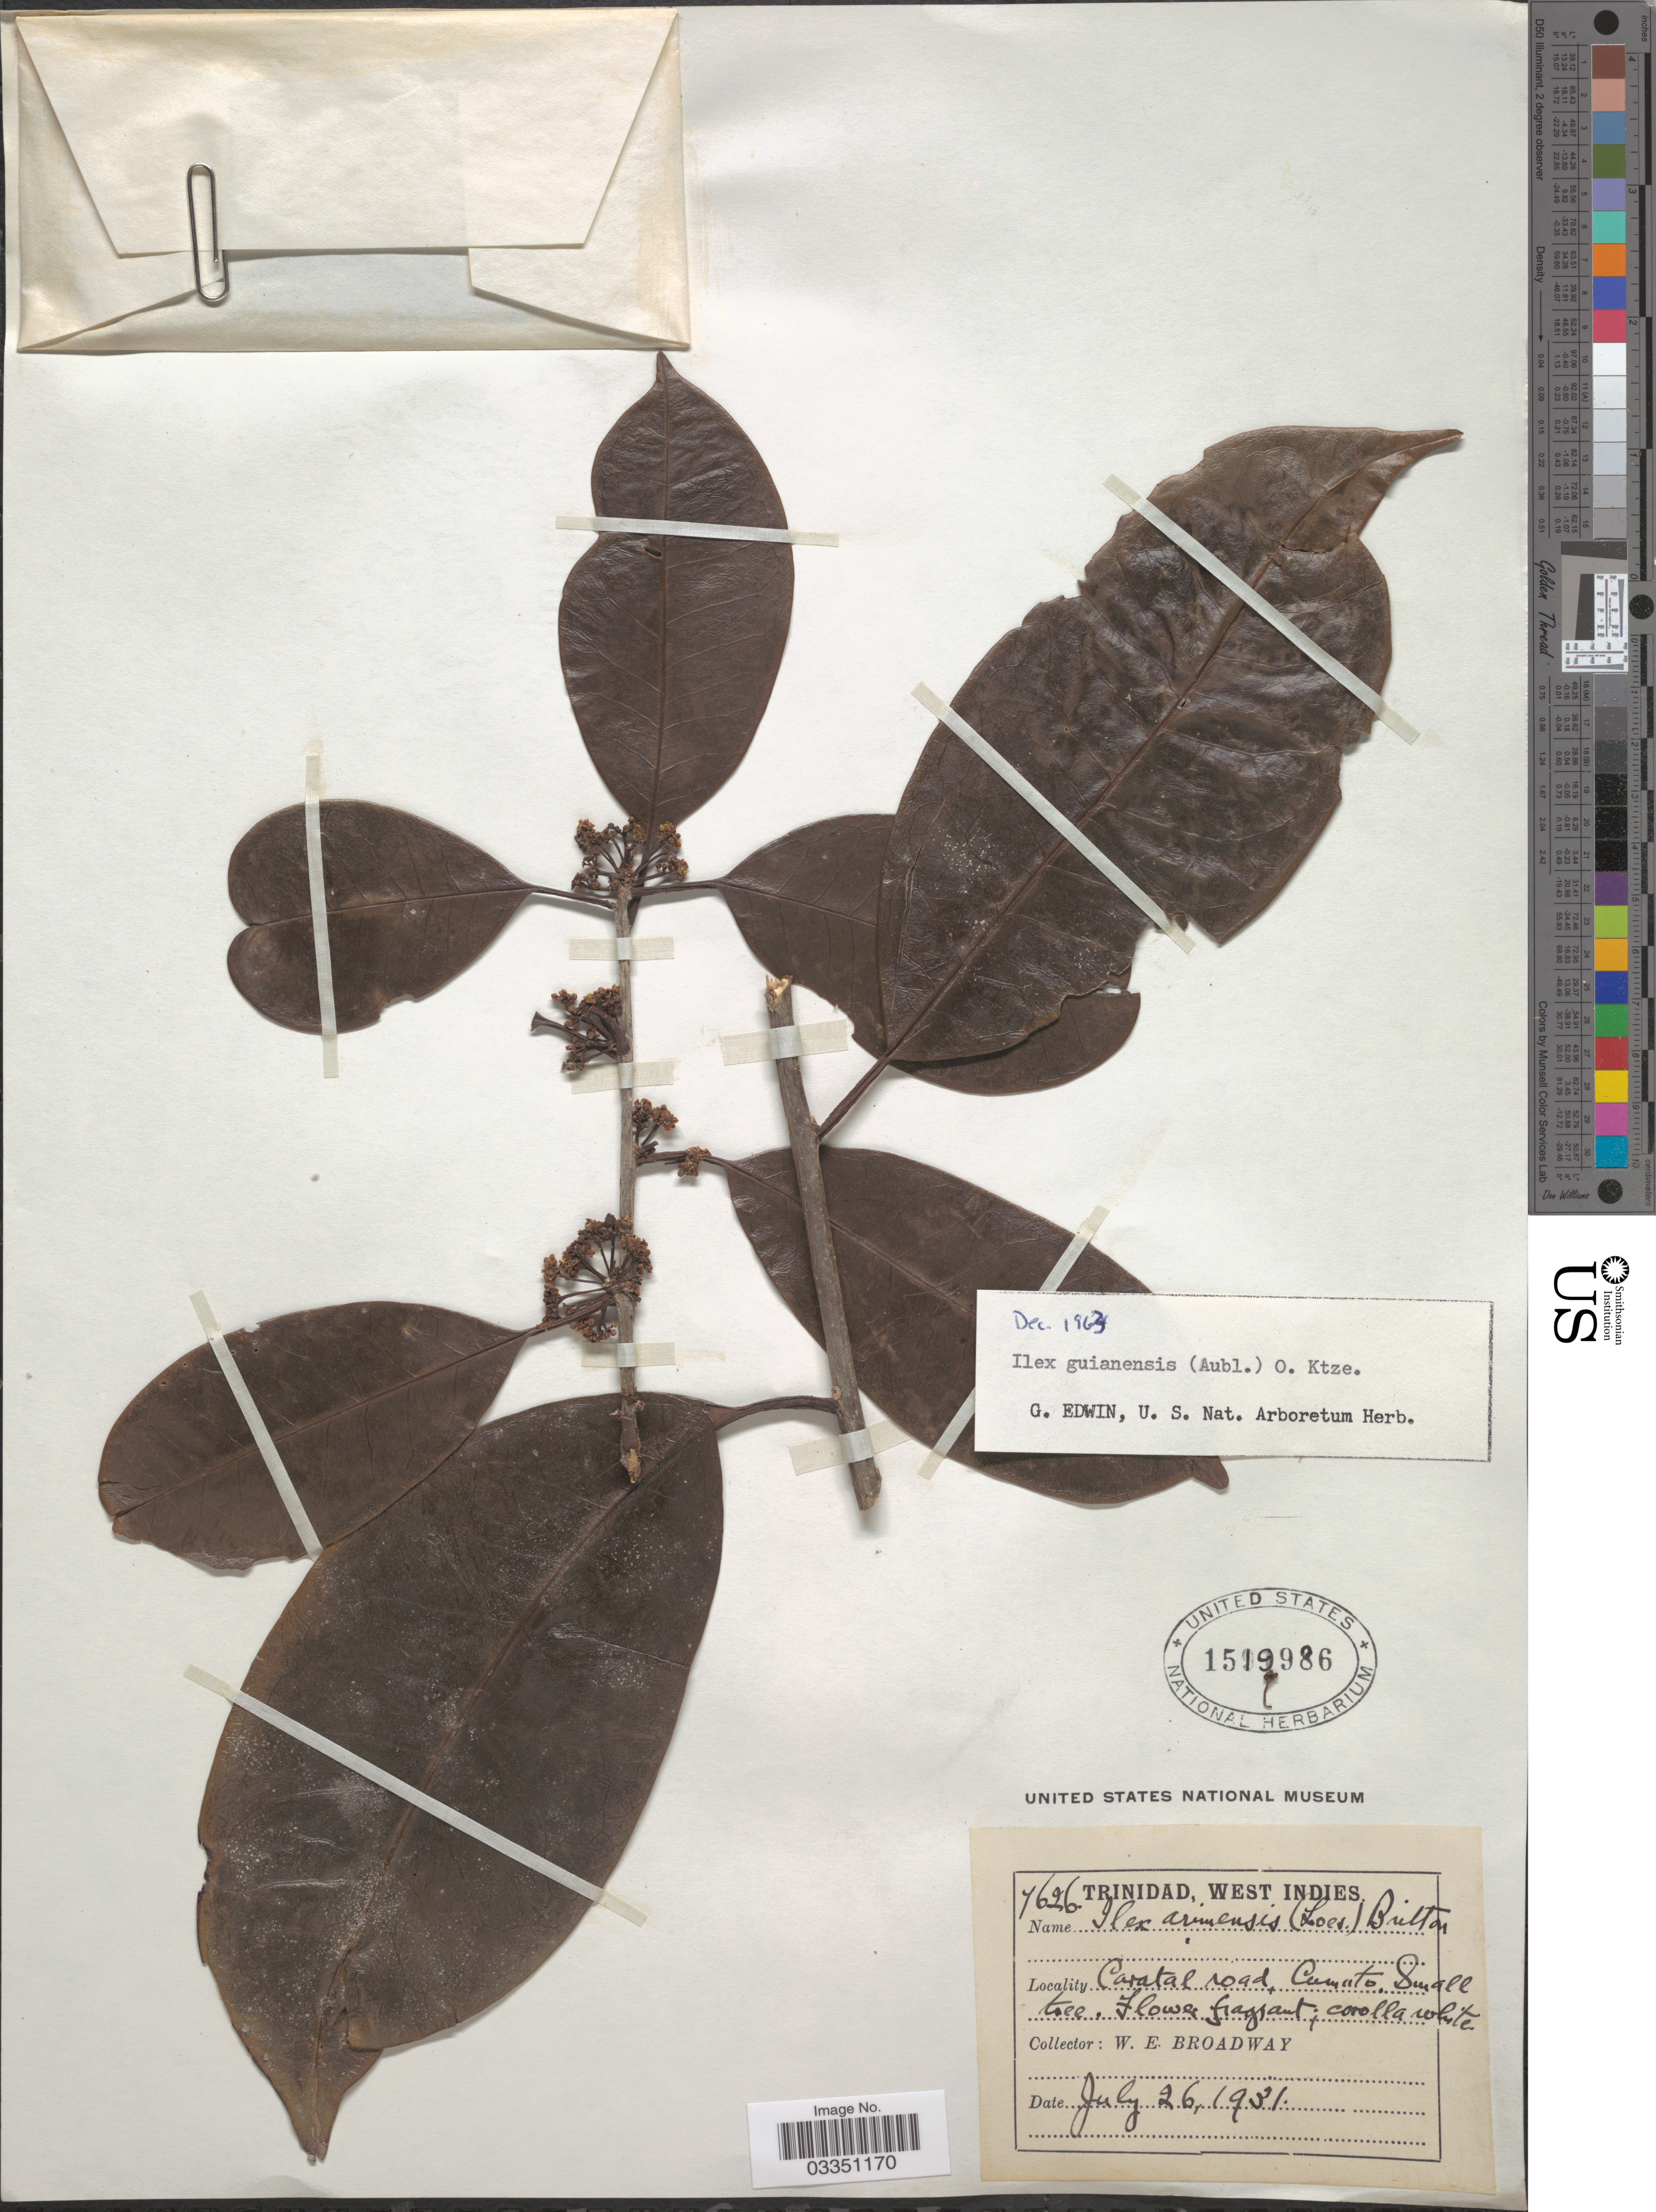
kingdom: Plantae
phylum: Tracheophyta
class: Magnoliopsida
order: Aquifoliales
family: Aquifoliaceae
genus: Ilex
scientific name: Ilex guianensis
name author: (Aubl.) Kuntze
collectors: W. E. Broadway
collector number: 7626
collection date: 1931-07-26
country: Trinidad and Tobago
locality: Trinidad, West Indies. Caratal road, Cumato.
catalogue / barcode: US 1519986